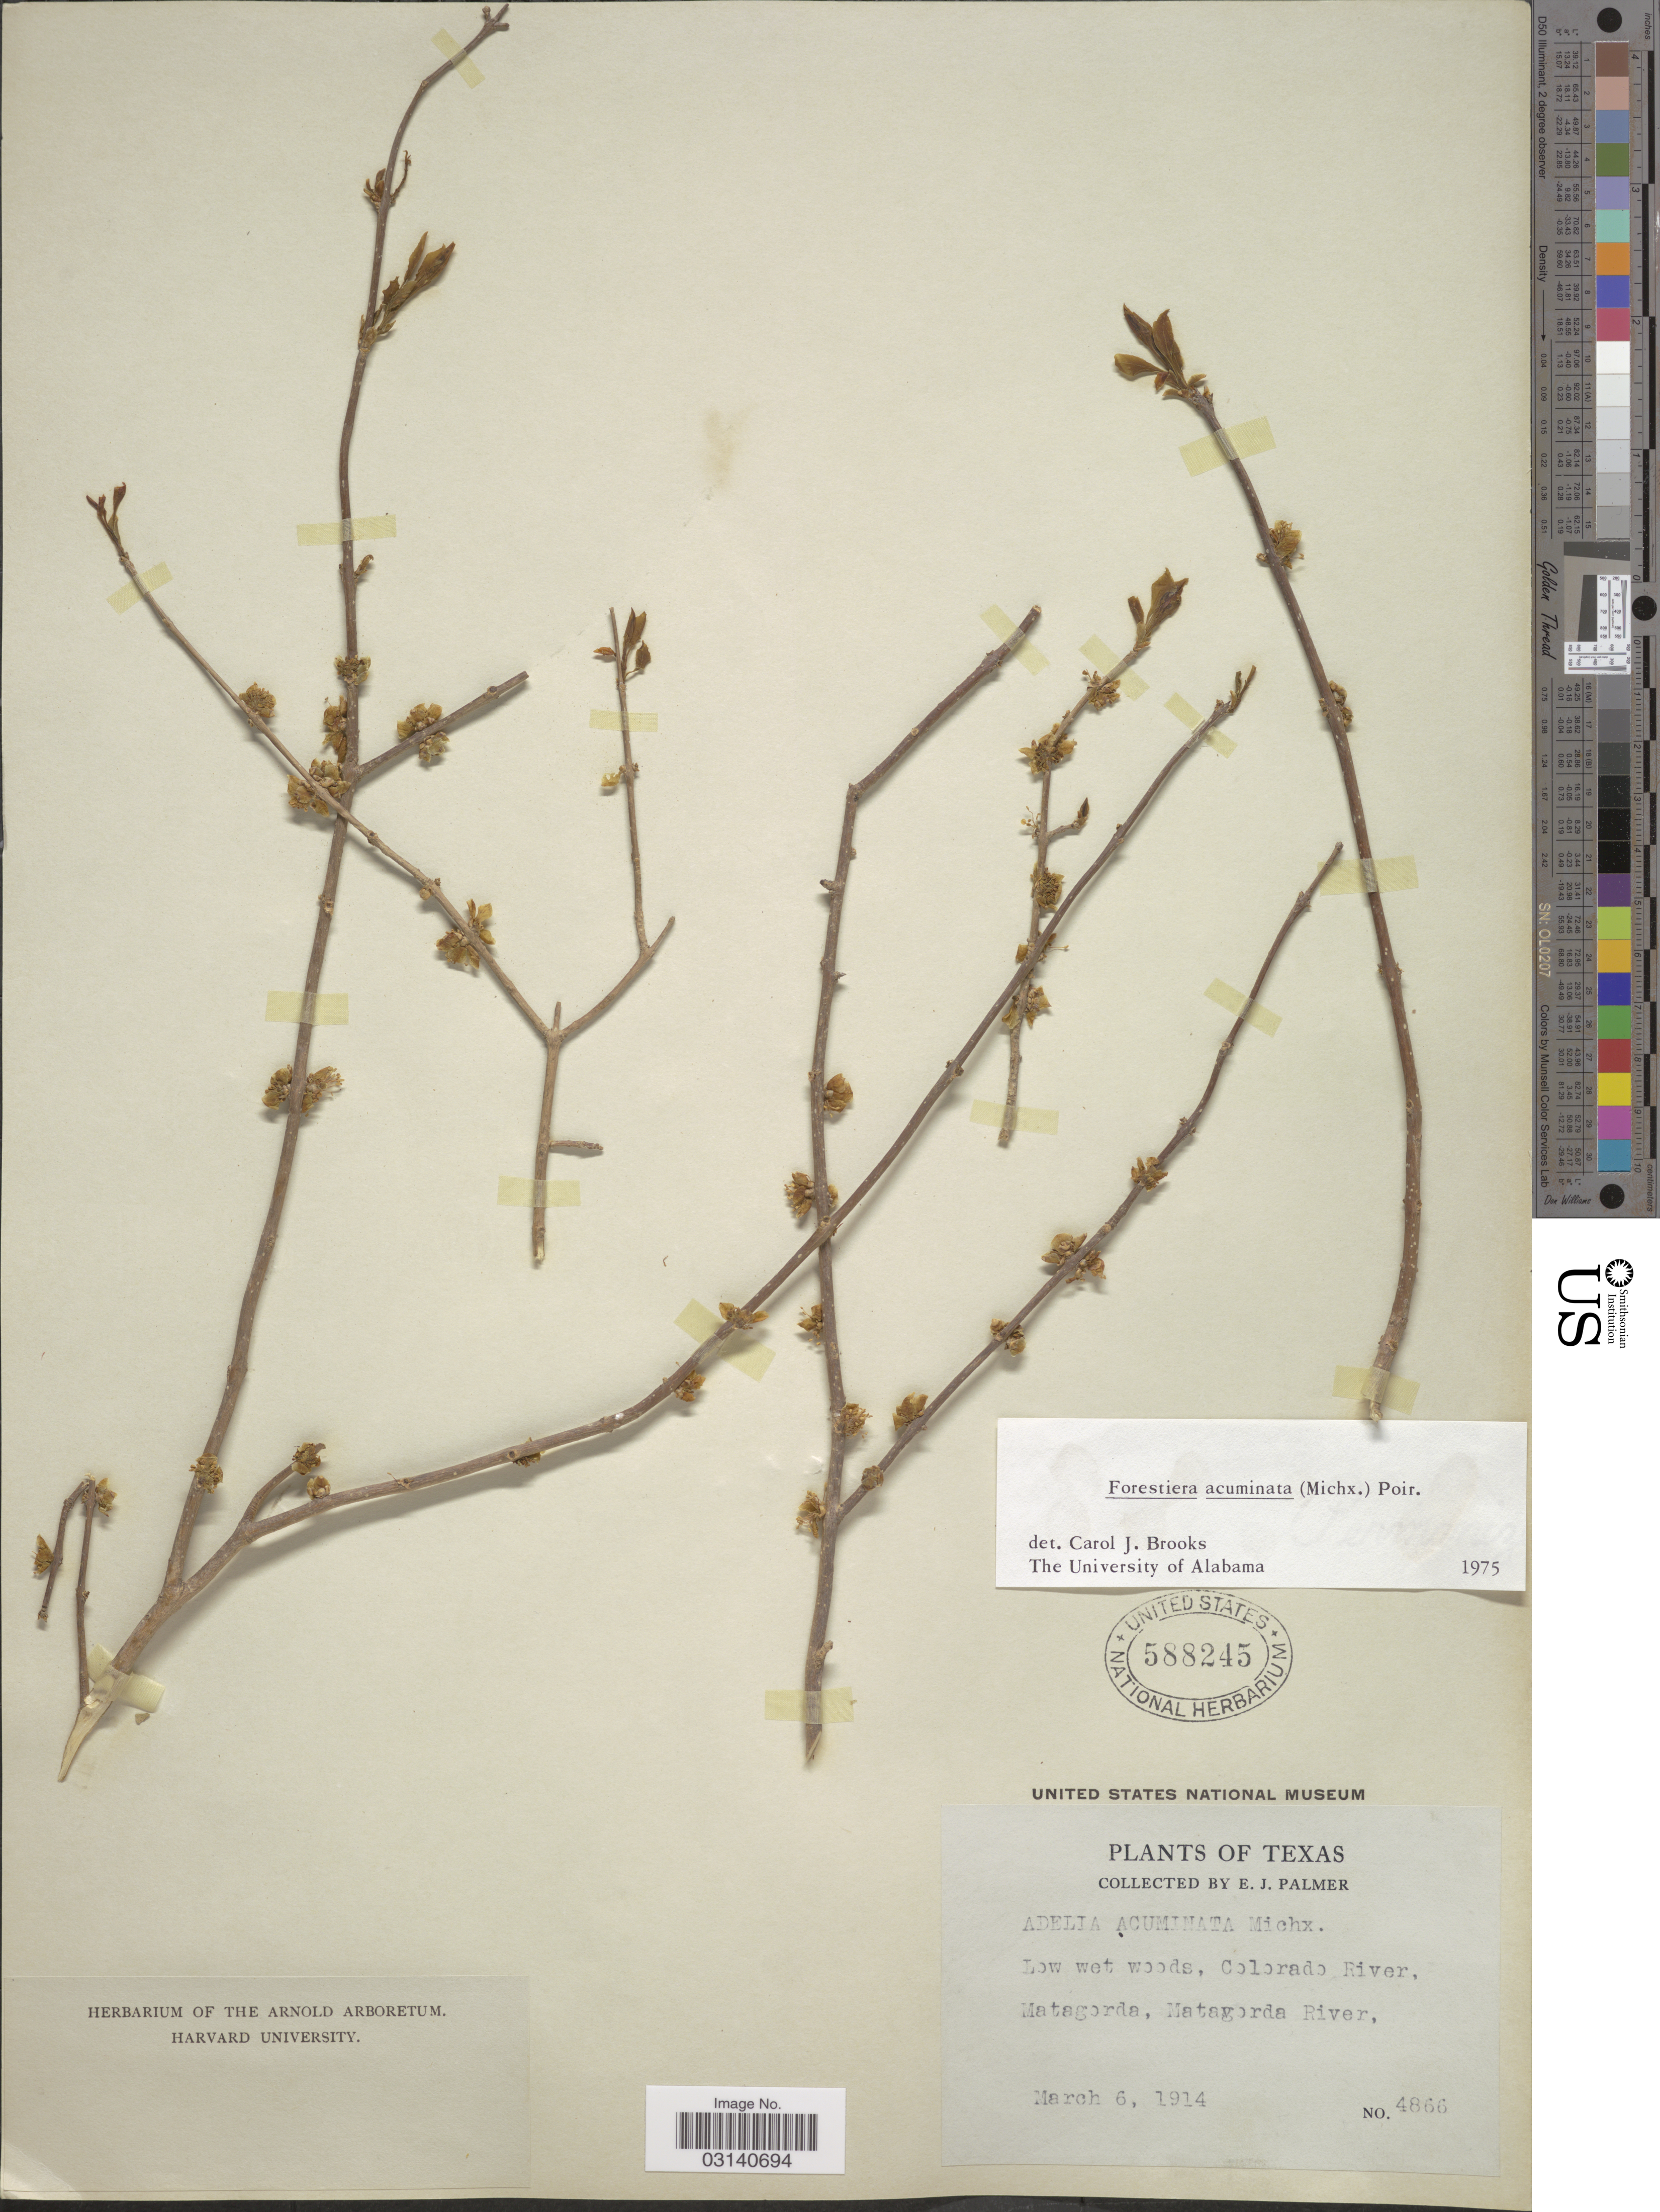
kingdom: Plantae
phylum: Tracheophyta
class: Magnoliopsida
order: Lamiales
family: Oleaceae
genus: Forestiera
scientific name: Forestiera acuminata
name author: (Michx.) Poir.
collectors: E. J. Palmer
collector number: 4866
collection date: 1914-03-06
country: United States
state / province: Texas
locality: Low wet woods, Colorado River, Matagorda, Matagorda River.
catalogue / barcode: US 588245